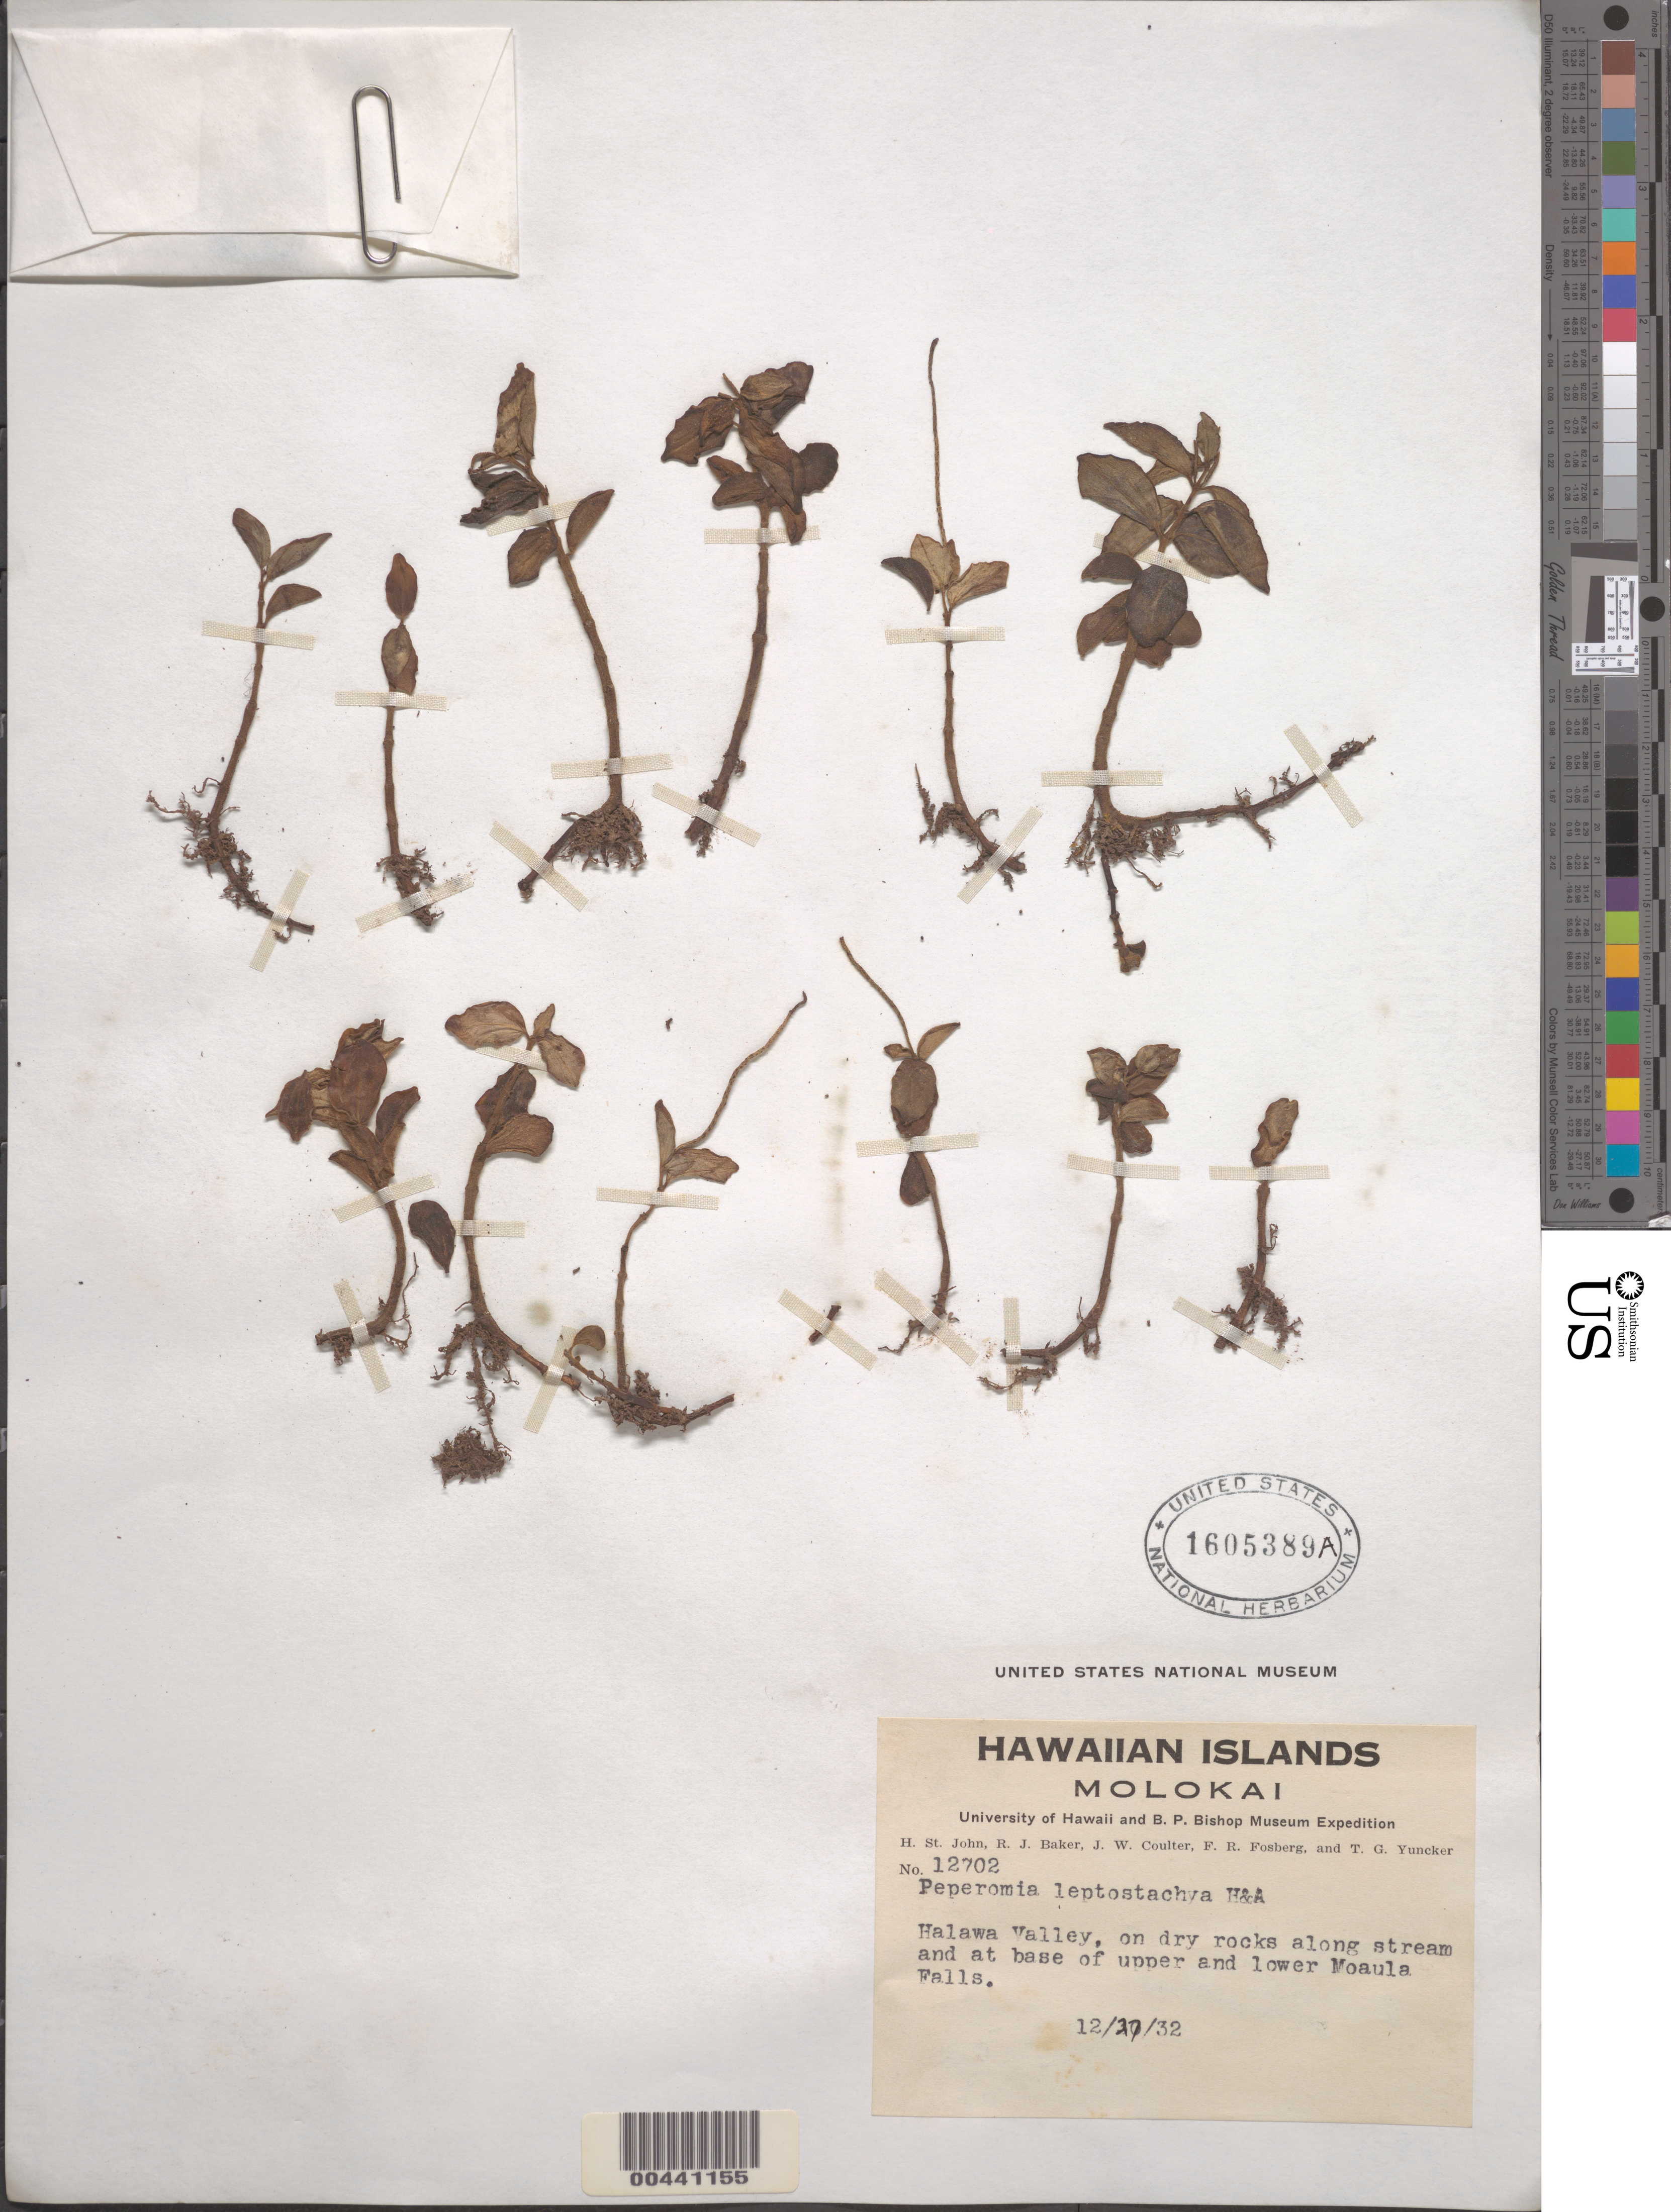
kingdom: Plantae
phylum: Tracheophyta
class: Magnoliopsida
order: Piperales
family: Piperaceae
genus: Peperomia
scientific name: Peperomia leptostachya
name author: Hook. & Arn.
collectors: H. St. John, R. J. Baker, J. W. Coulter & F. R. Fosberg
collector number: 12702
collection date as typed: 27 Dec 1932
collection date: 1932-12-27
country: United States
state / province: Hawaii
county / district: Maui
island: Moloka'i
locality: Halawa Valley, at base of upper and lower Moaula Falls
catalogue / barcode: US 1605389